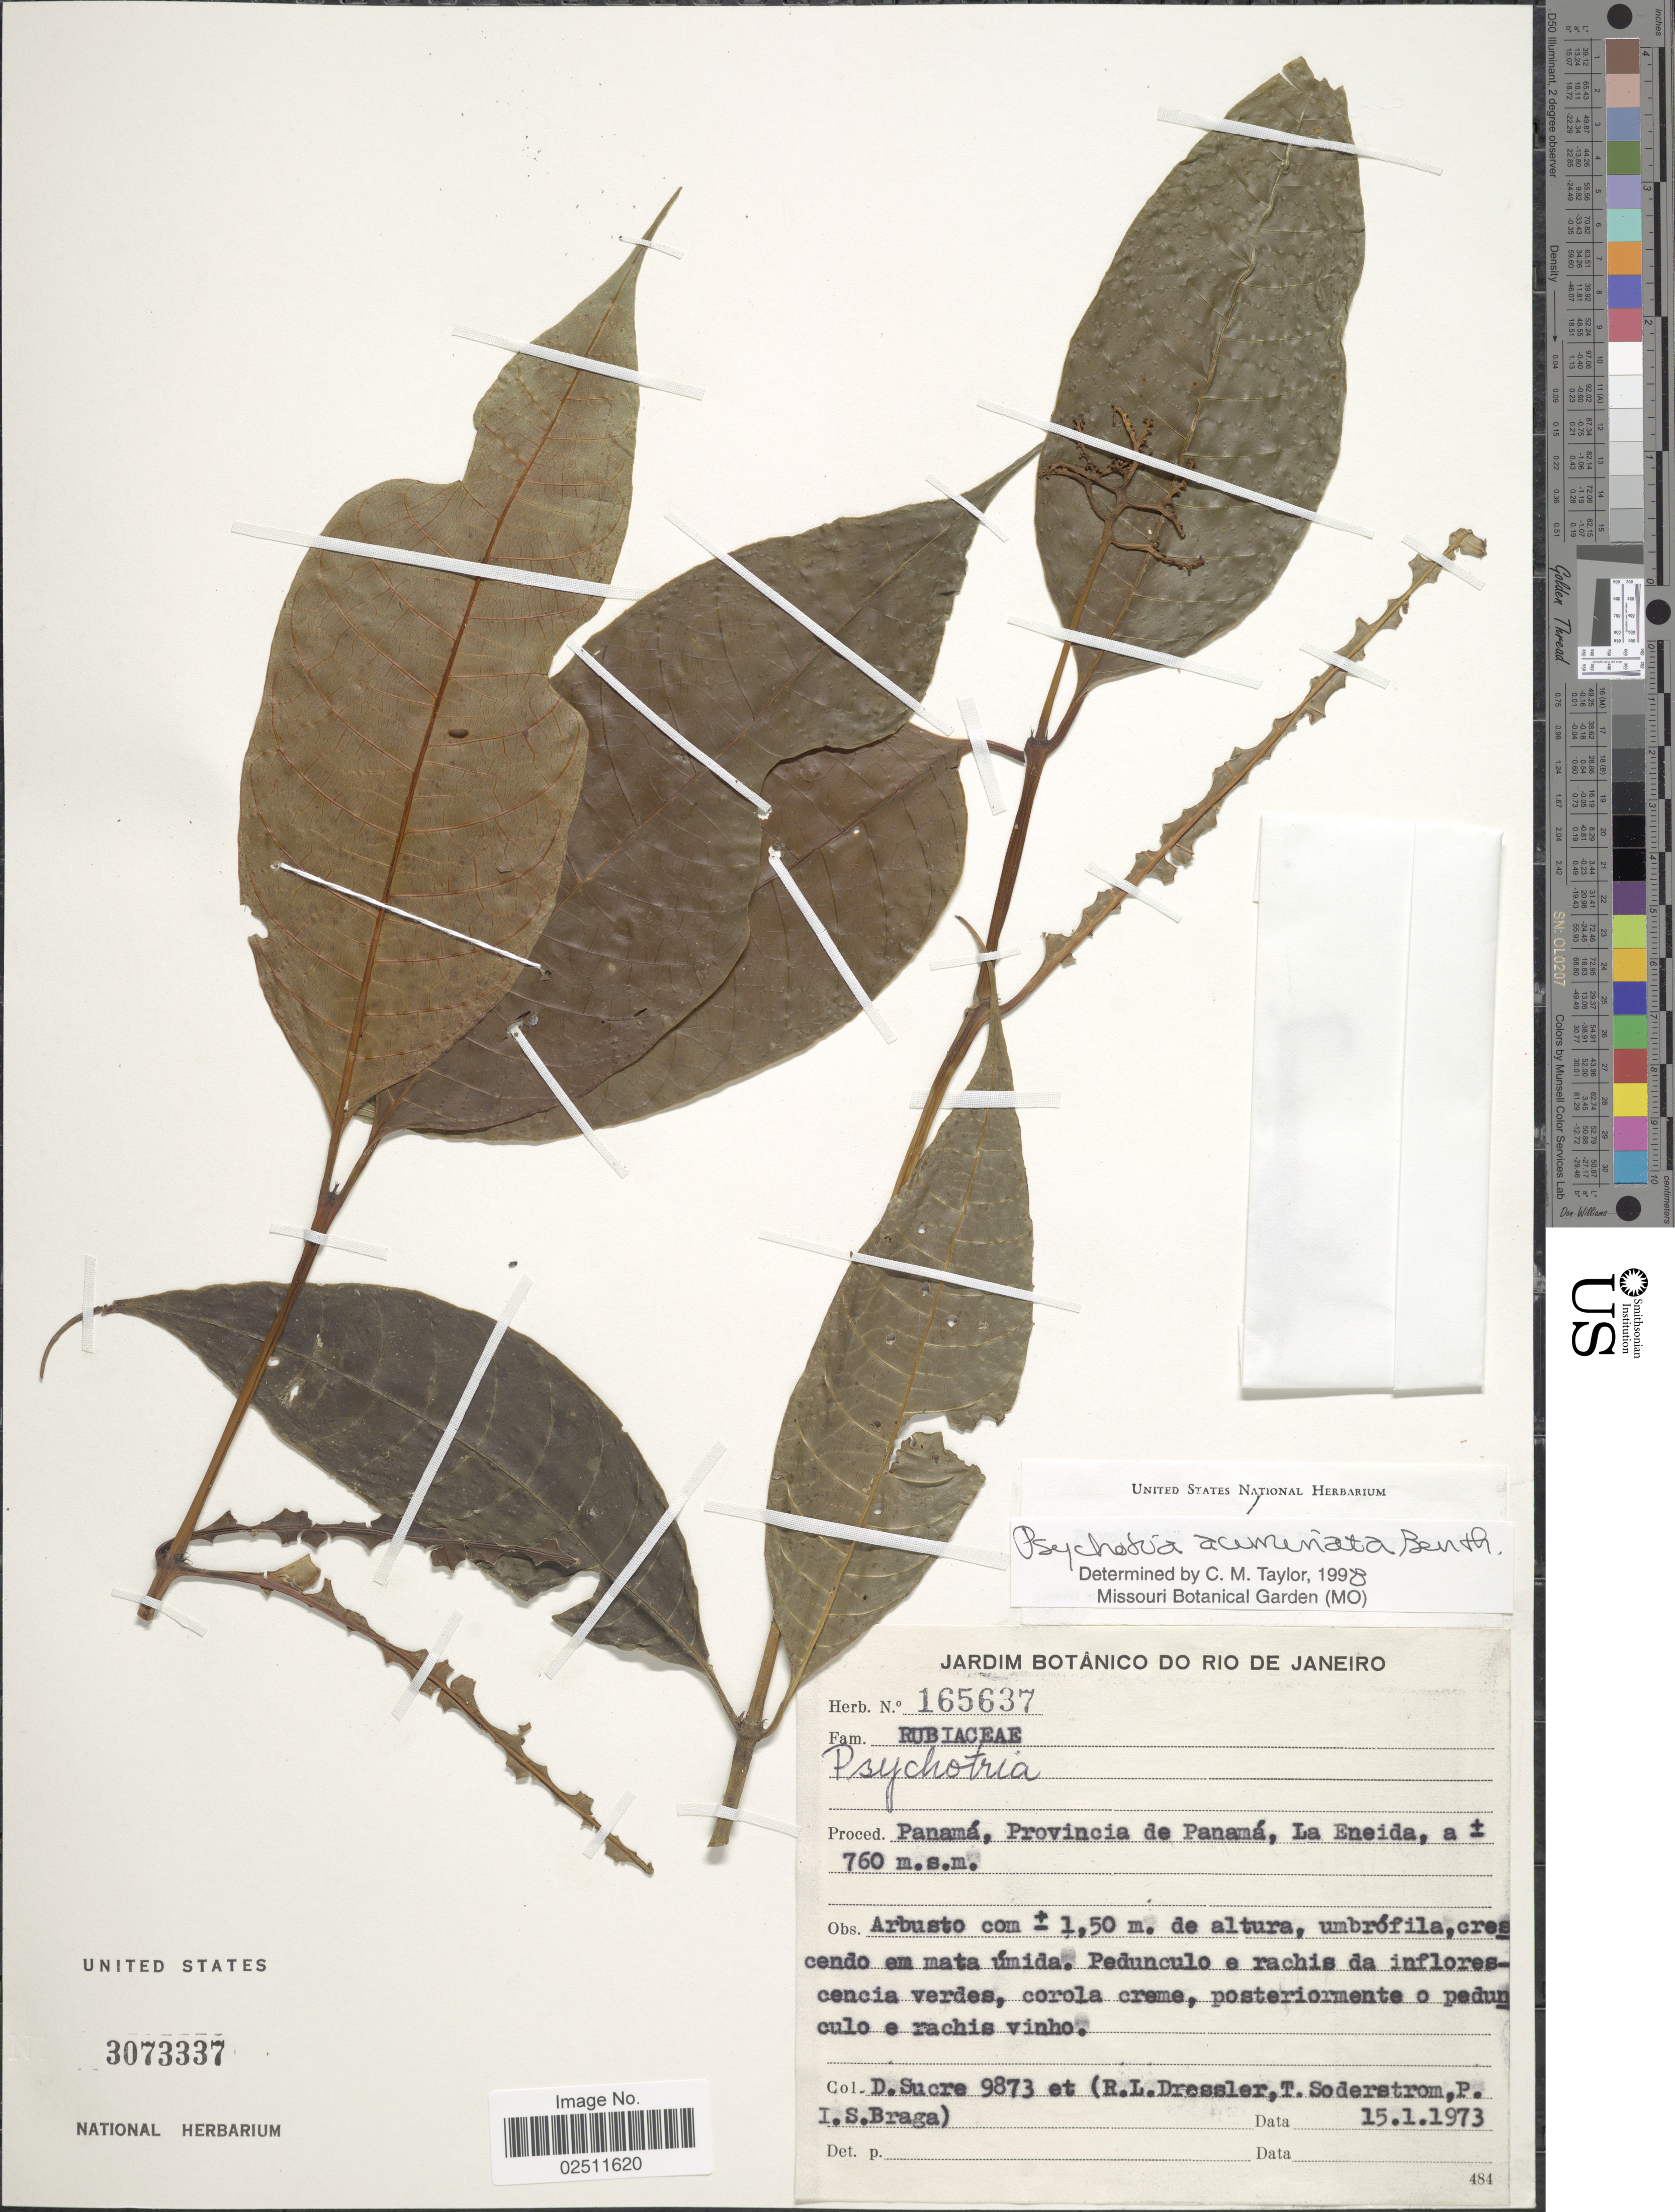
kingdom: Plantae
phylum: Tracheophyta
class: Magnoliopsida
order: Gentianales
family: Rubiaceae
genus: Psychotria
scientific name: Psychotria acuminata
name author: Benth.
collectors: D. Sucre, R. Dressler, T. R. Soderstrom & P. I. S. Braga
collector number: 9873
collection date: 1973-01-15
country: Panama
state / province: Panamá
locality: La Eneida.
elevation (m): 760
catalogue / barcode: US 3073337